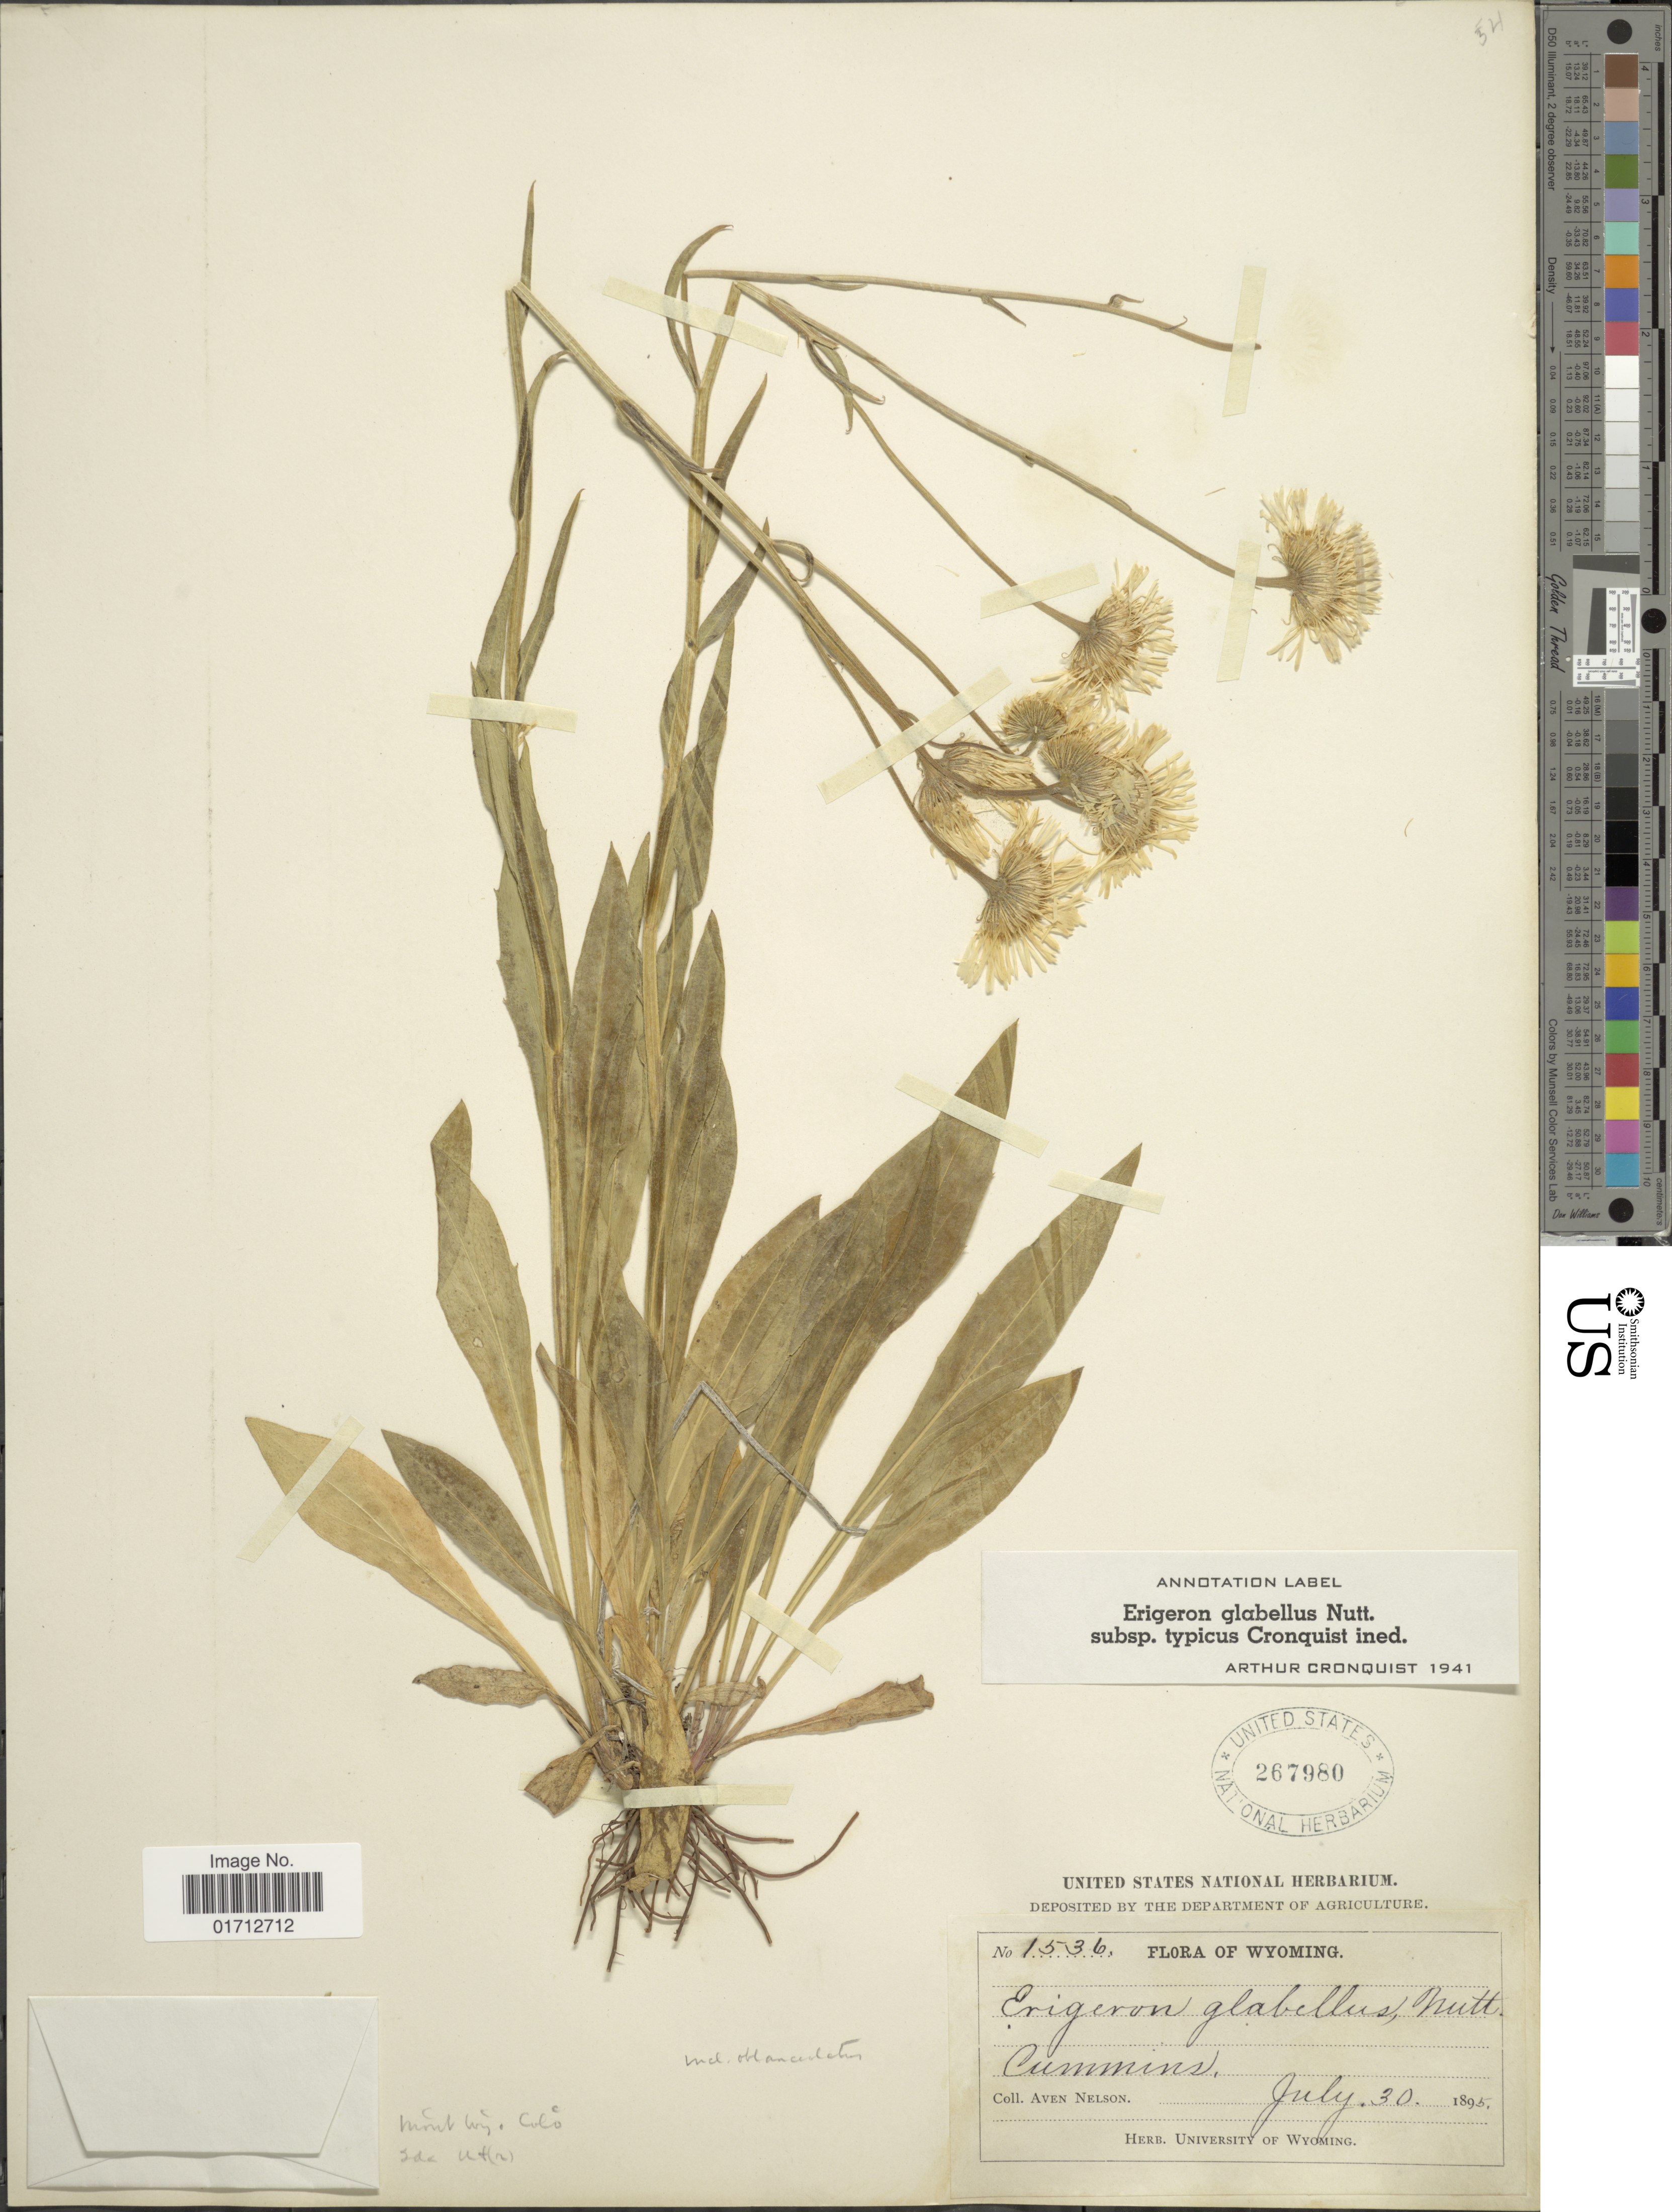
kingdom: Plantae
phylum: Tracheophyta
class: Magnoliopsida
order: Asterales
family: Asteraceae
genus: Erigeron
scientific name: Erigeron glabellus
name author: Nutt.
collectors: A. Nelson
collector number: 1536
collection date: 1895-07-30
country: United States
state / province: Wyoming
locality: Cummins.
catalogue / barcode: US 267980